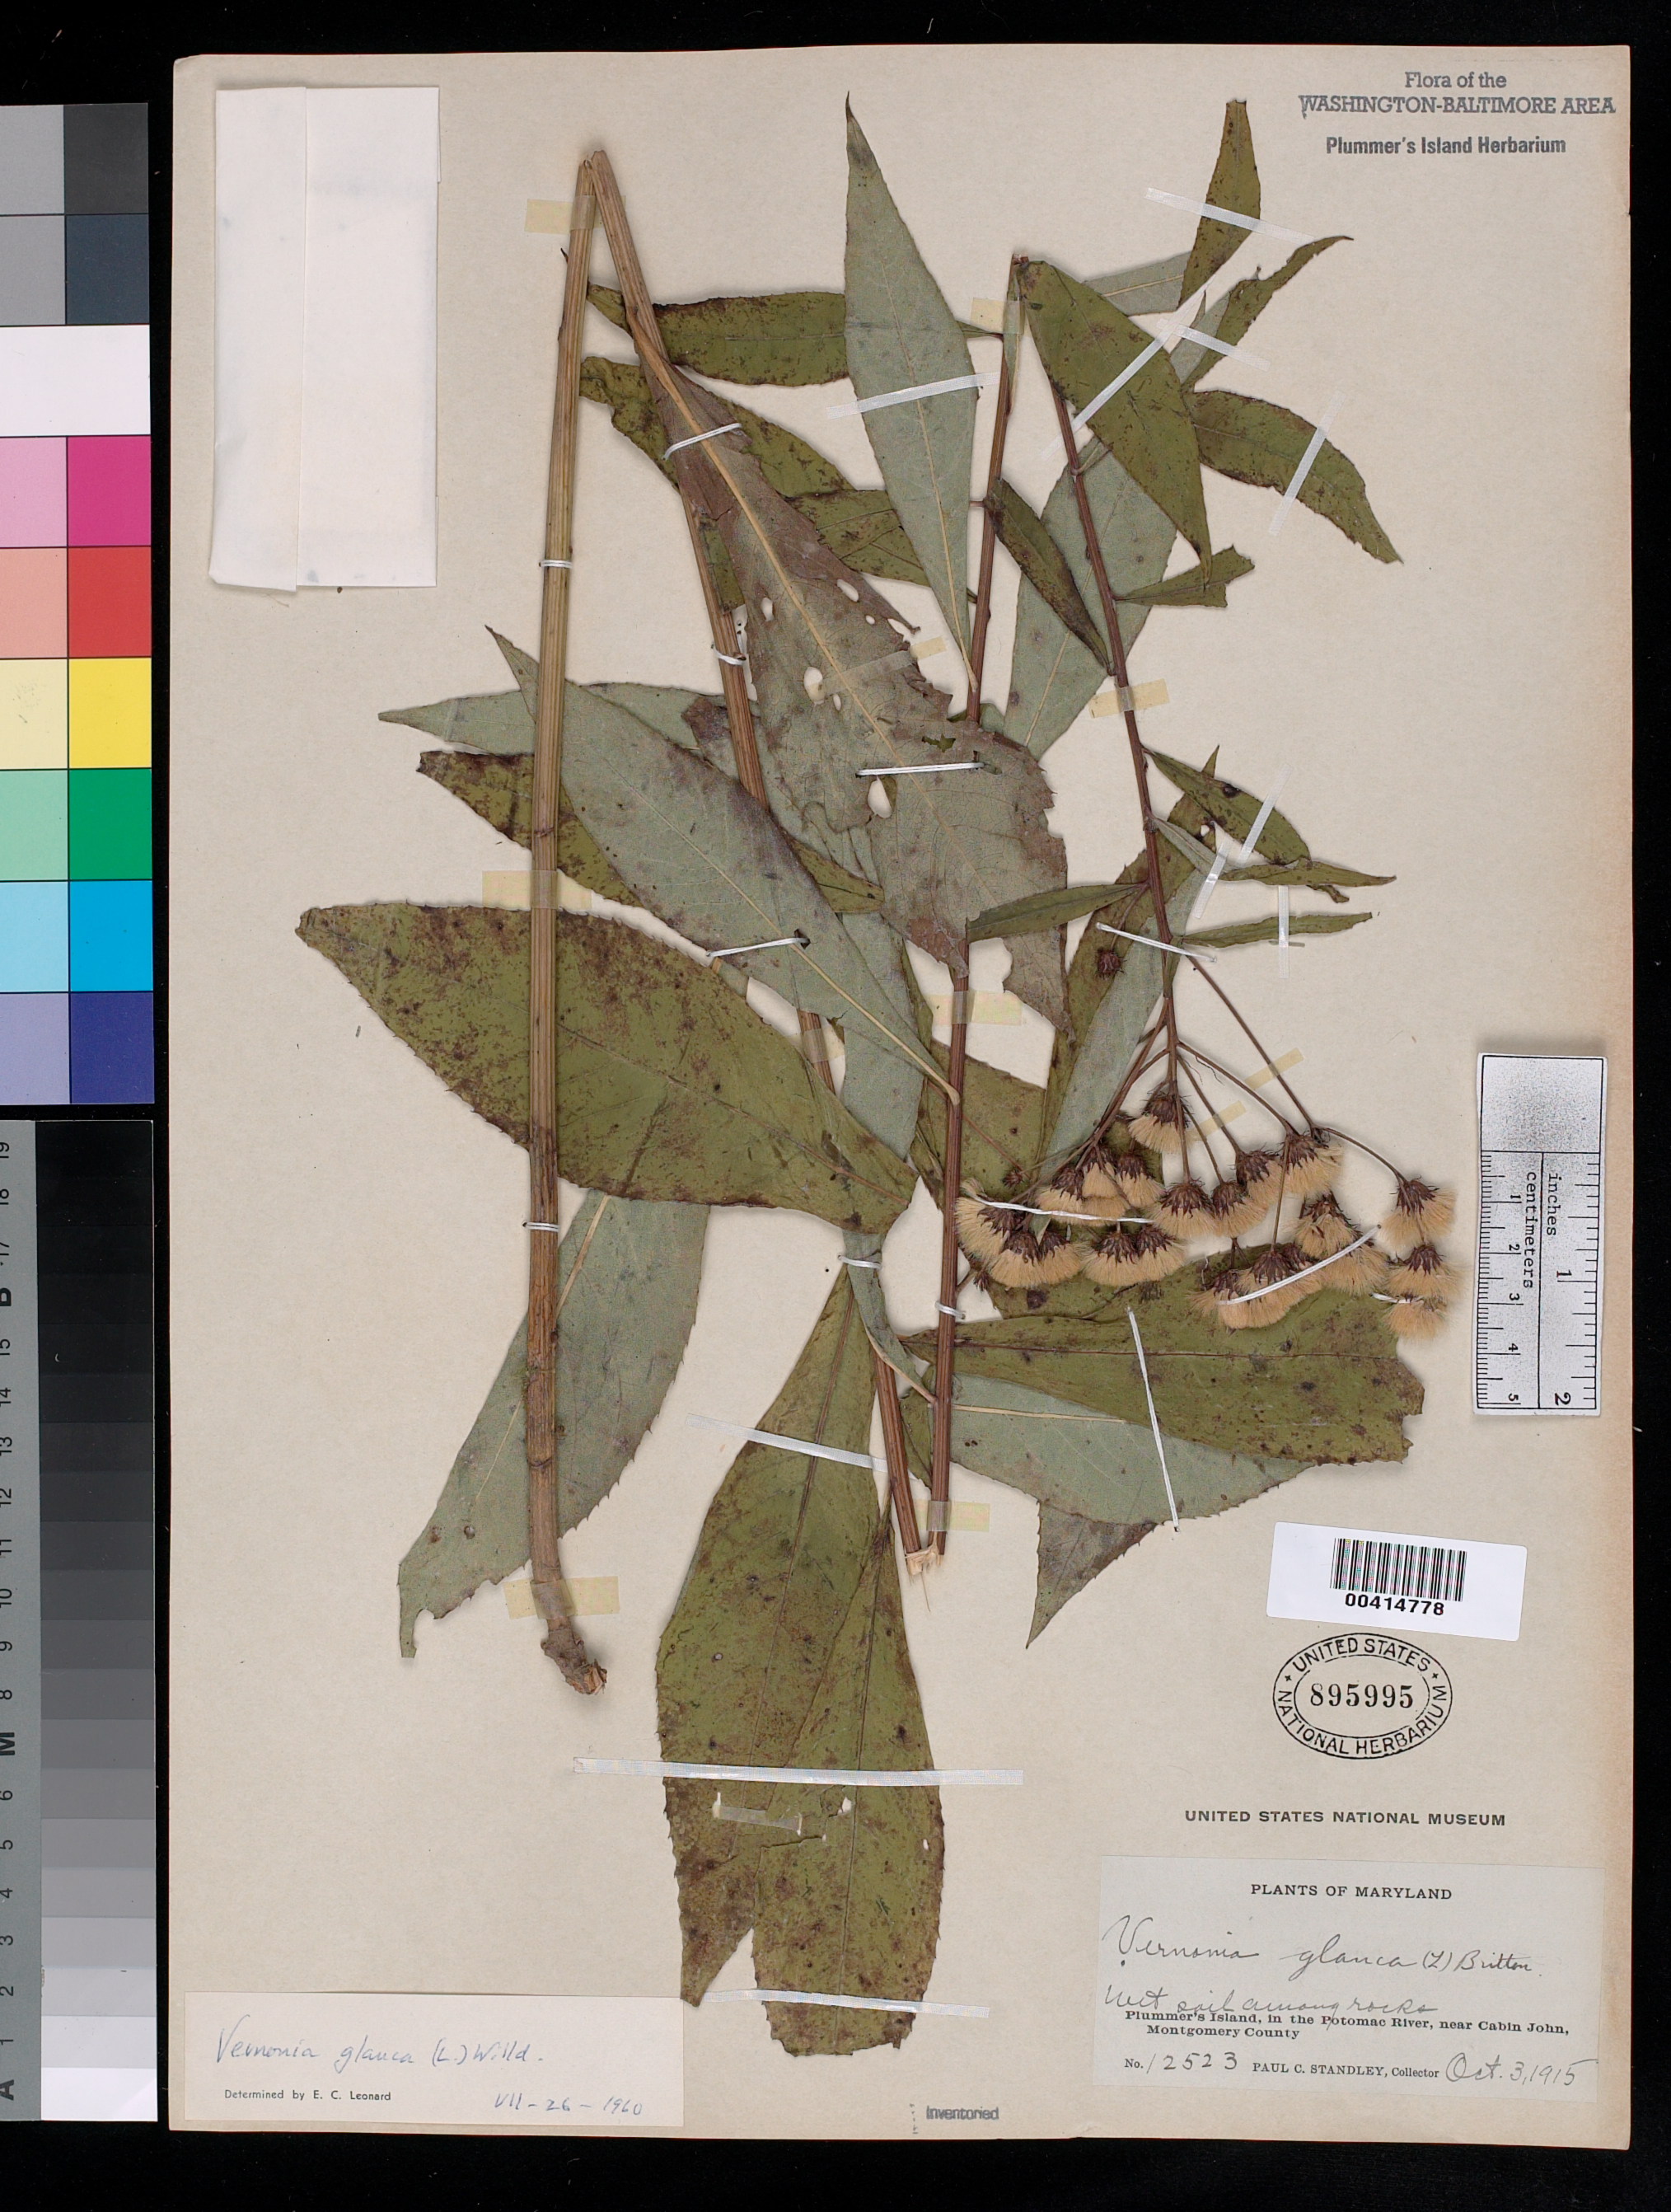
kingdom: Plantae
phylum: Tracheophyta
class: Magnoliopsida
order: Asterales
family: Asteraceae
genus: Vernonia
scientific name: Vernonia glauca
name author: (L.) Willd.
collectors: P. C. Standley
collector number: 12523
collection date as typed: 03 Oct 1915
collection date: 1915-10-03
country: United States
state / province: Maryland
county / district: Montgomery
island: Plummers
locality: Plummer's Island C. & O. Canal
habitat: Wet soil among rocks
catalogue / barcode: US 895995